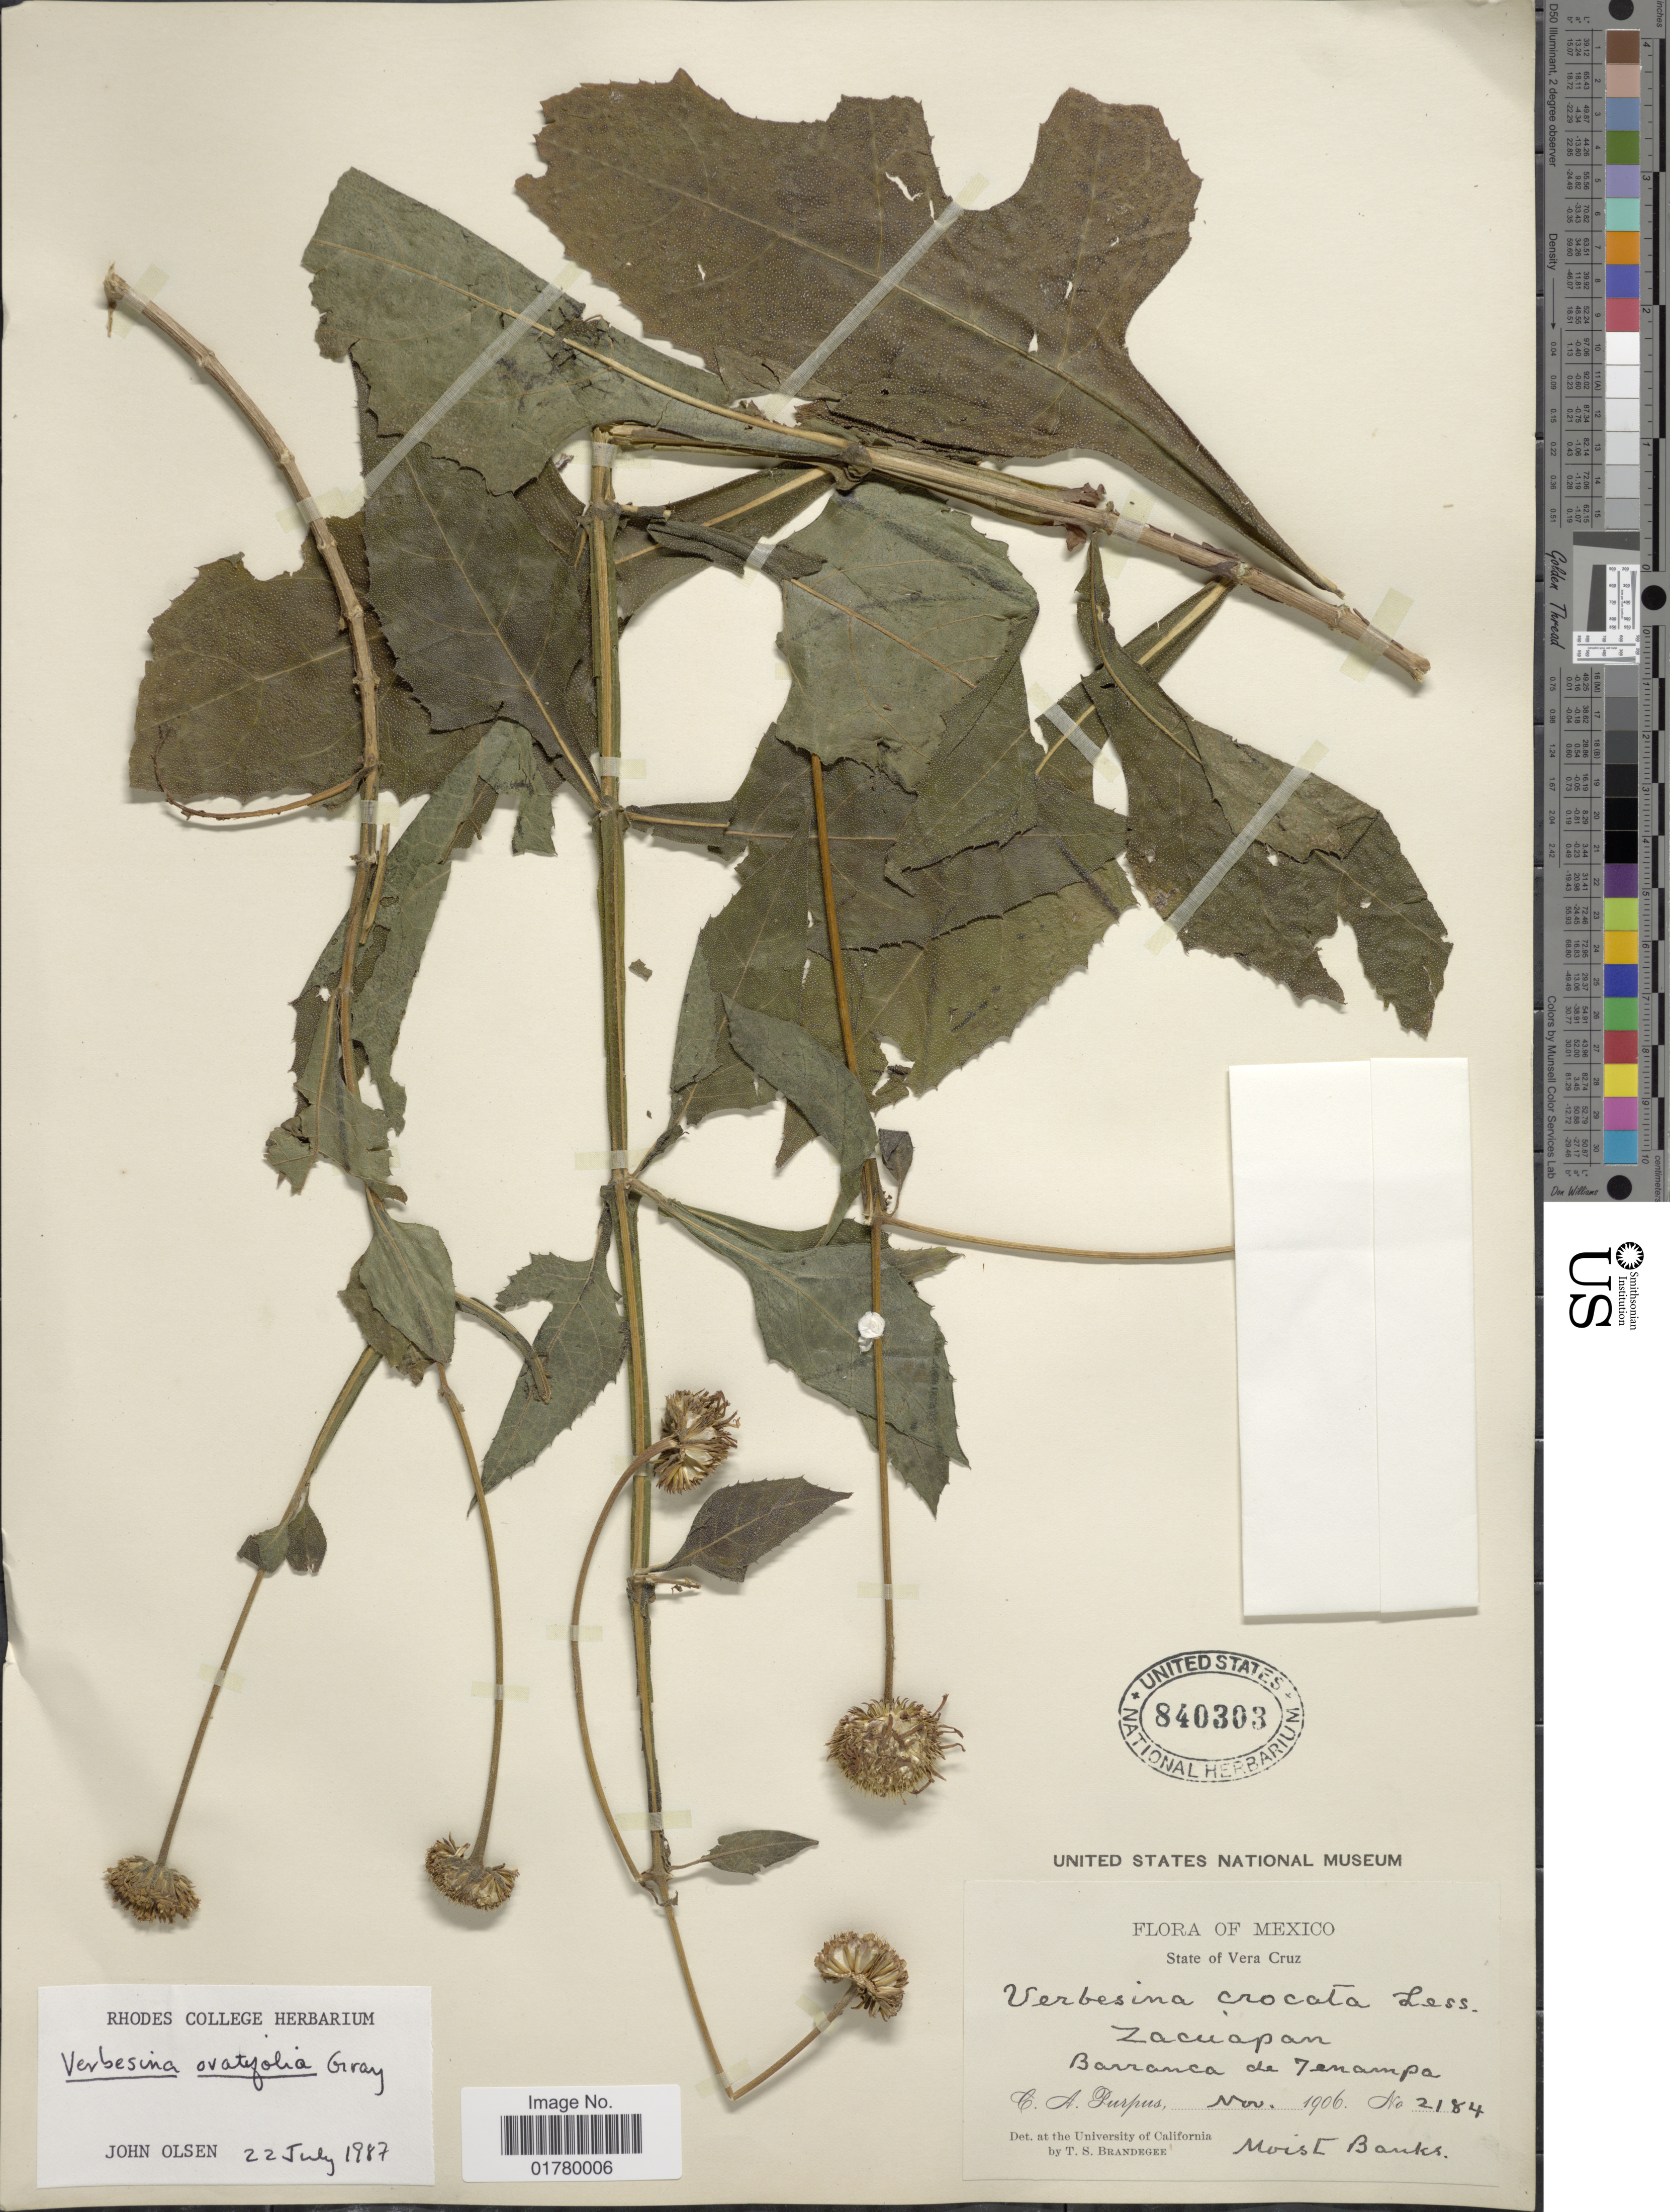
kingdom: Plantae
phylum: Tracheophyta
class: Magnoliopsida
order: Asterales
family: Asteraceae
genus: Verbesina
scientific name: Verbesina ovatifolia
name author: A. Gray ex Hemsl.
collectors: C. A. Purpus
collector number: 2184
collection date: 1906-11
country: Mexico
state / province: Veracruz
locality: Vera Cruz, Zacuapan, Barranca de Tenampa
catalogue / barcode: US 840303